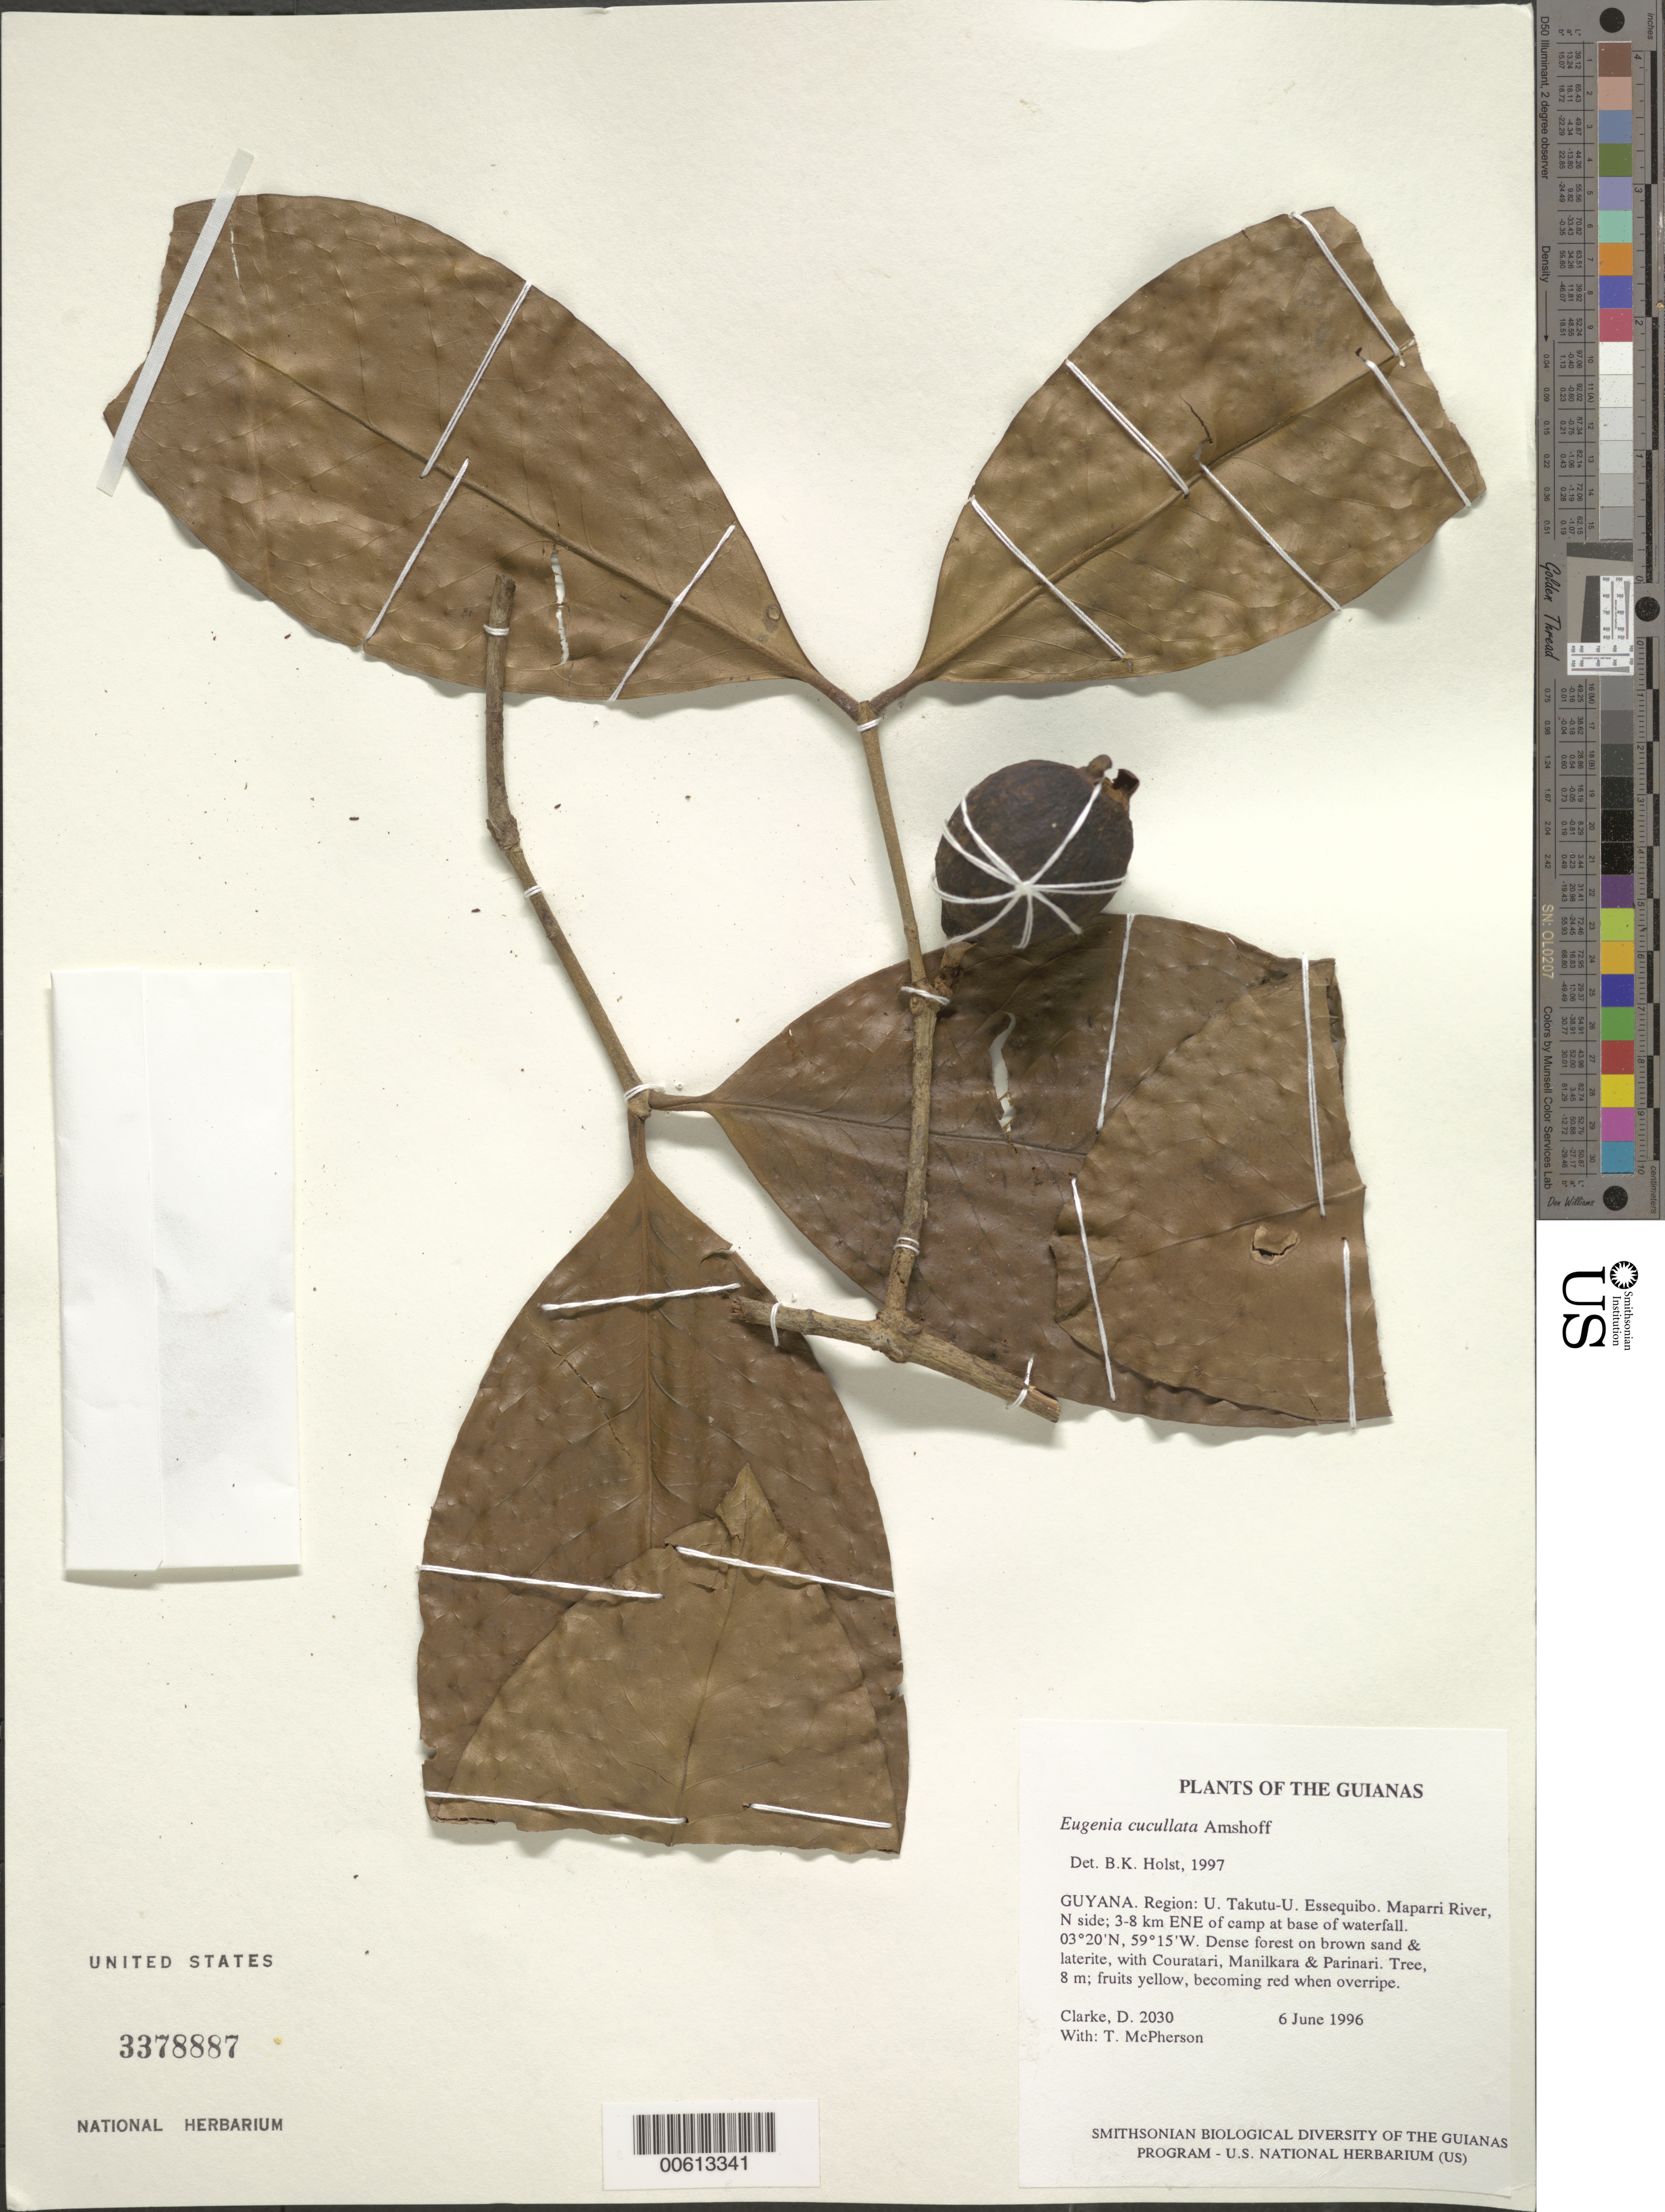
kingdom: Plantae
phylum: Tracheophyta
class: Magnoliopsida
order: Myrtales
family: Myrtaceae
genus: Eugenia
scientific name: Eugenia cupulata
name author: Amshoff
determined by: Holst, Bruce K.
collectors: H. D. Clarke & T. McPherson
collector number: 2030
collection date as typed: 6 June 1996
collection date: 1996-06-06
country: Guyana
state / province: U. Takutu-U. Essequibo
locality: Maparri River, N side; 3-8 km ENE of camp at base of waterfall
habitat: Dense forest on brown sand & laterite, with Couratari, Manilkara & Parinari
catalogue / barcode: US 3378887